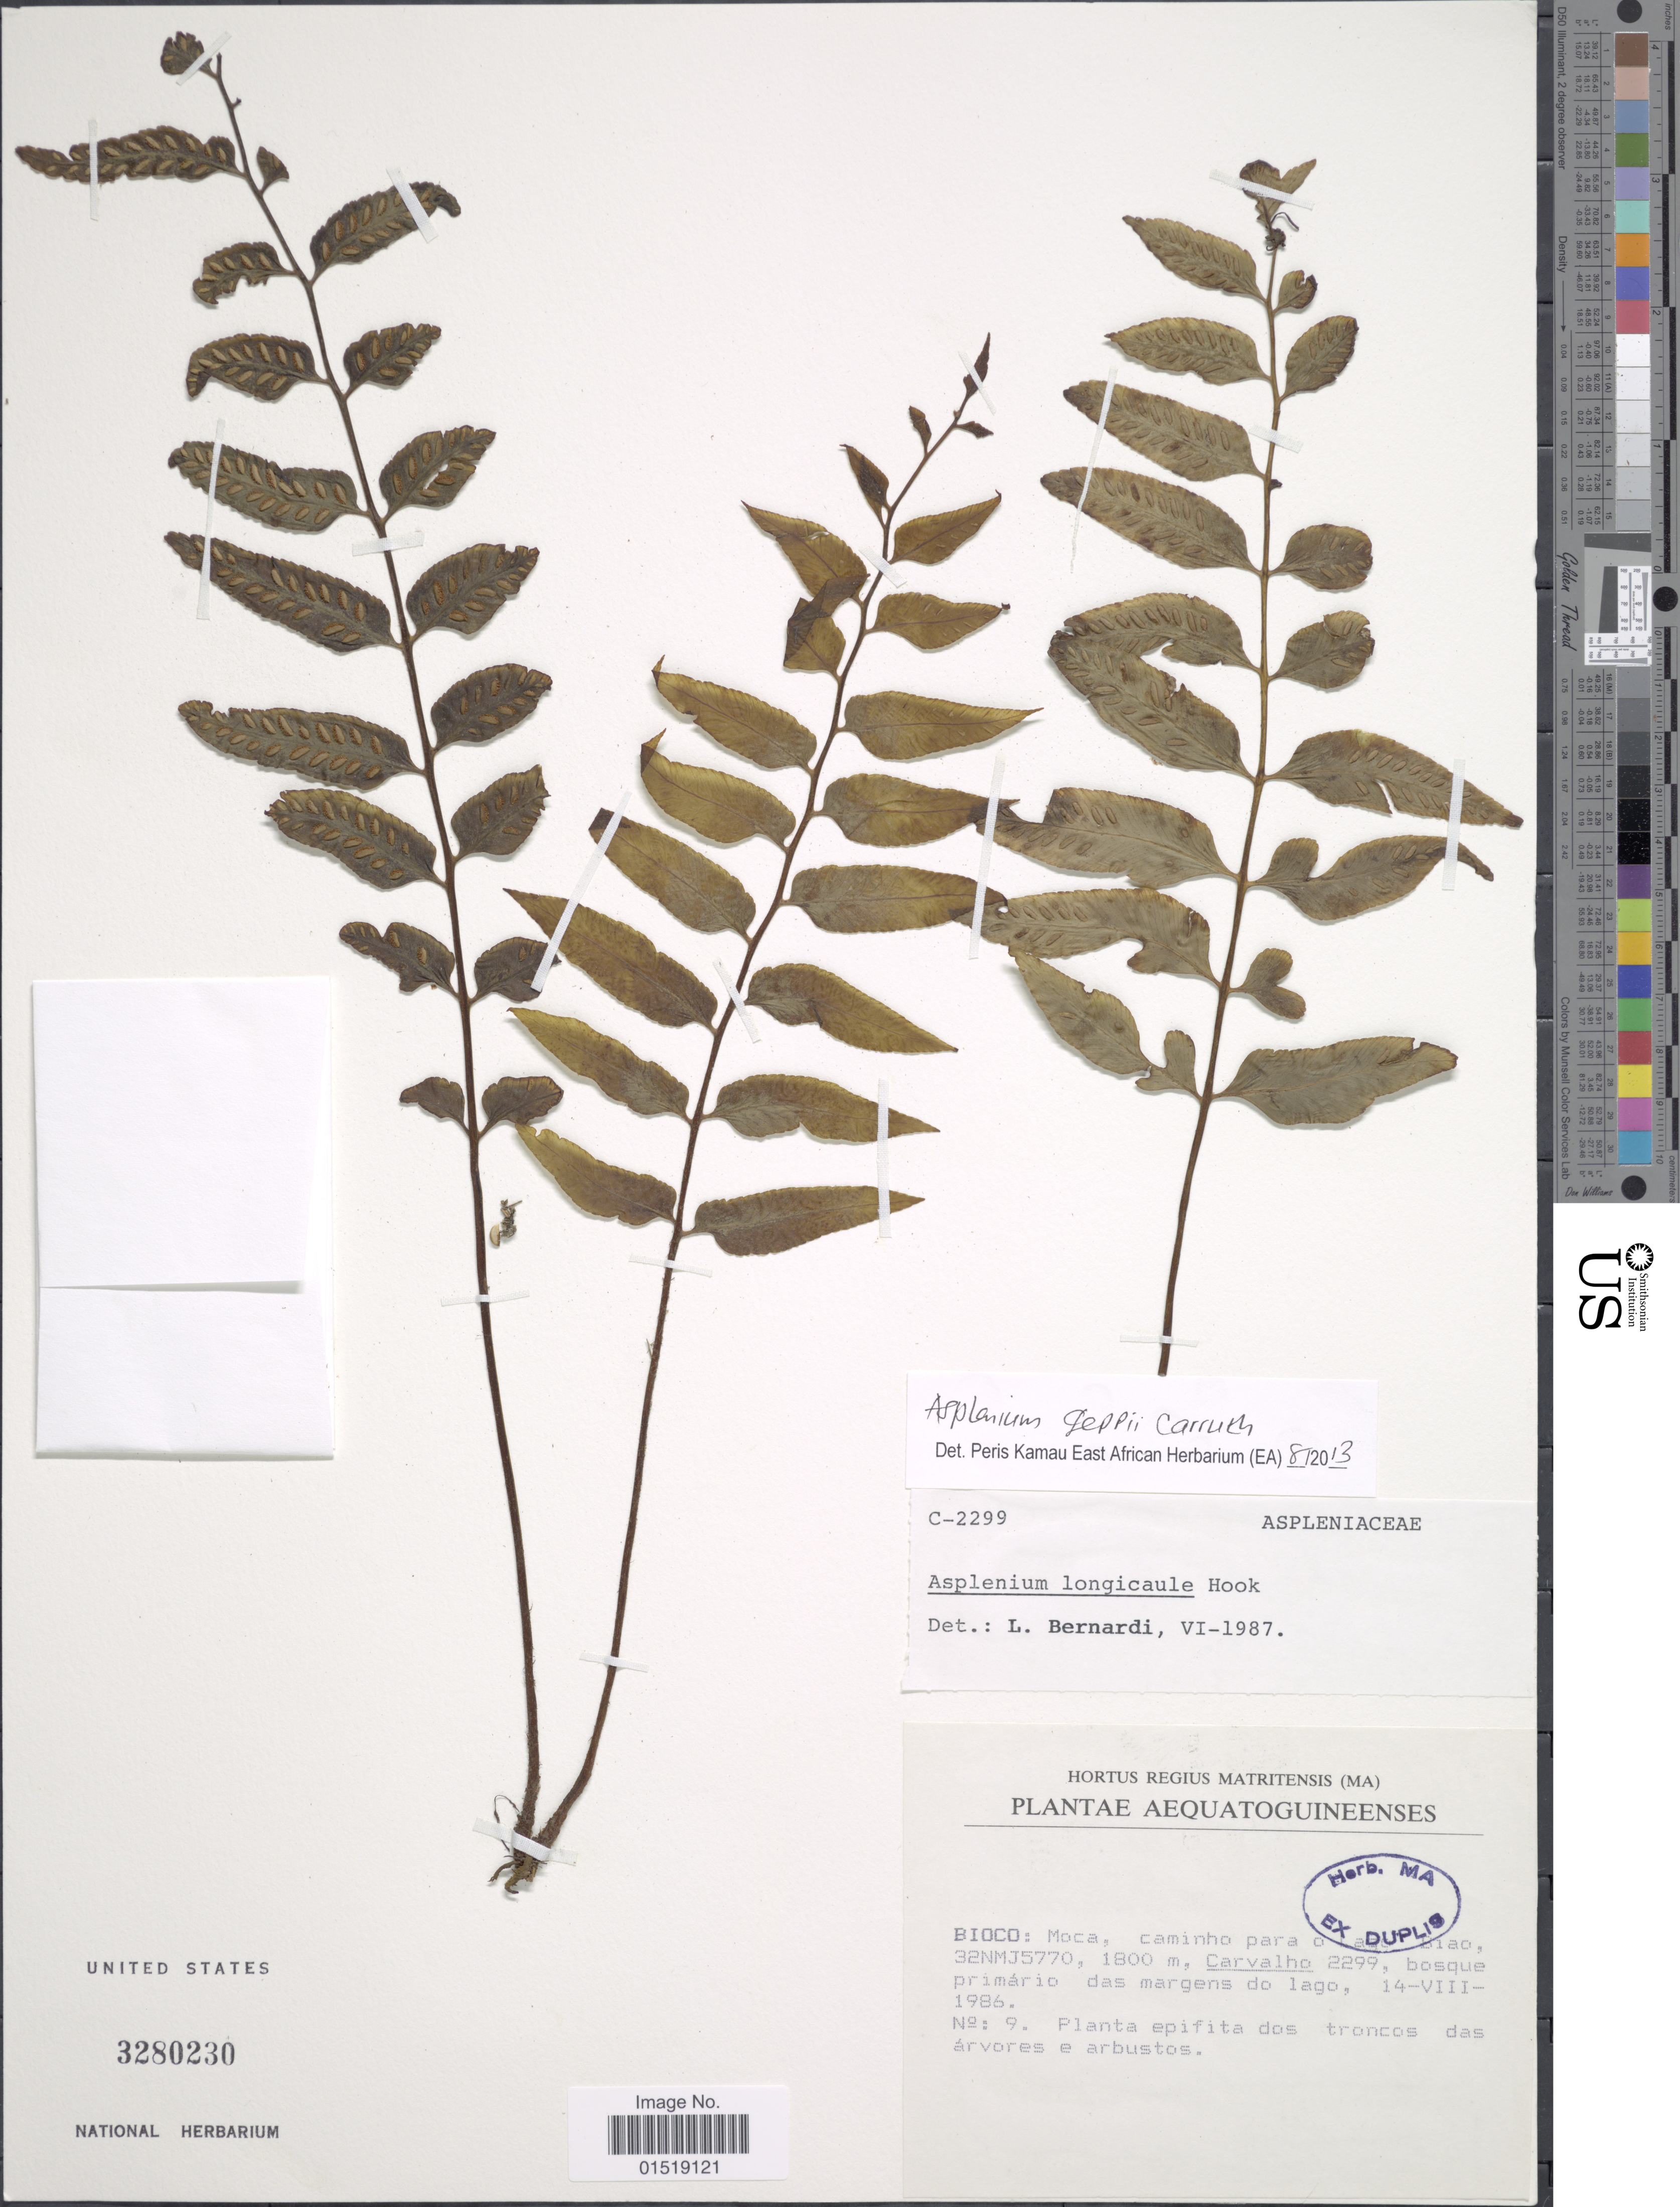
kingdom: Plantae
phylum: Tracheophyta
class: Polypodiopsida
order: Polypodiales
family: Aspleniaceae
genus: Asplenium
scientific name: Asplenium geppii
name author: Carruth.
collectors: Carvalho, --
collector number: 2299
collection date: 1986-08-14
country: Equatorial Guinea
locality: Bioco, Moca, caminho para o Lago Biao, 32NMJ5770.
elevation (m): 1800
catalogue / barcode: US 3280230